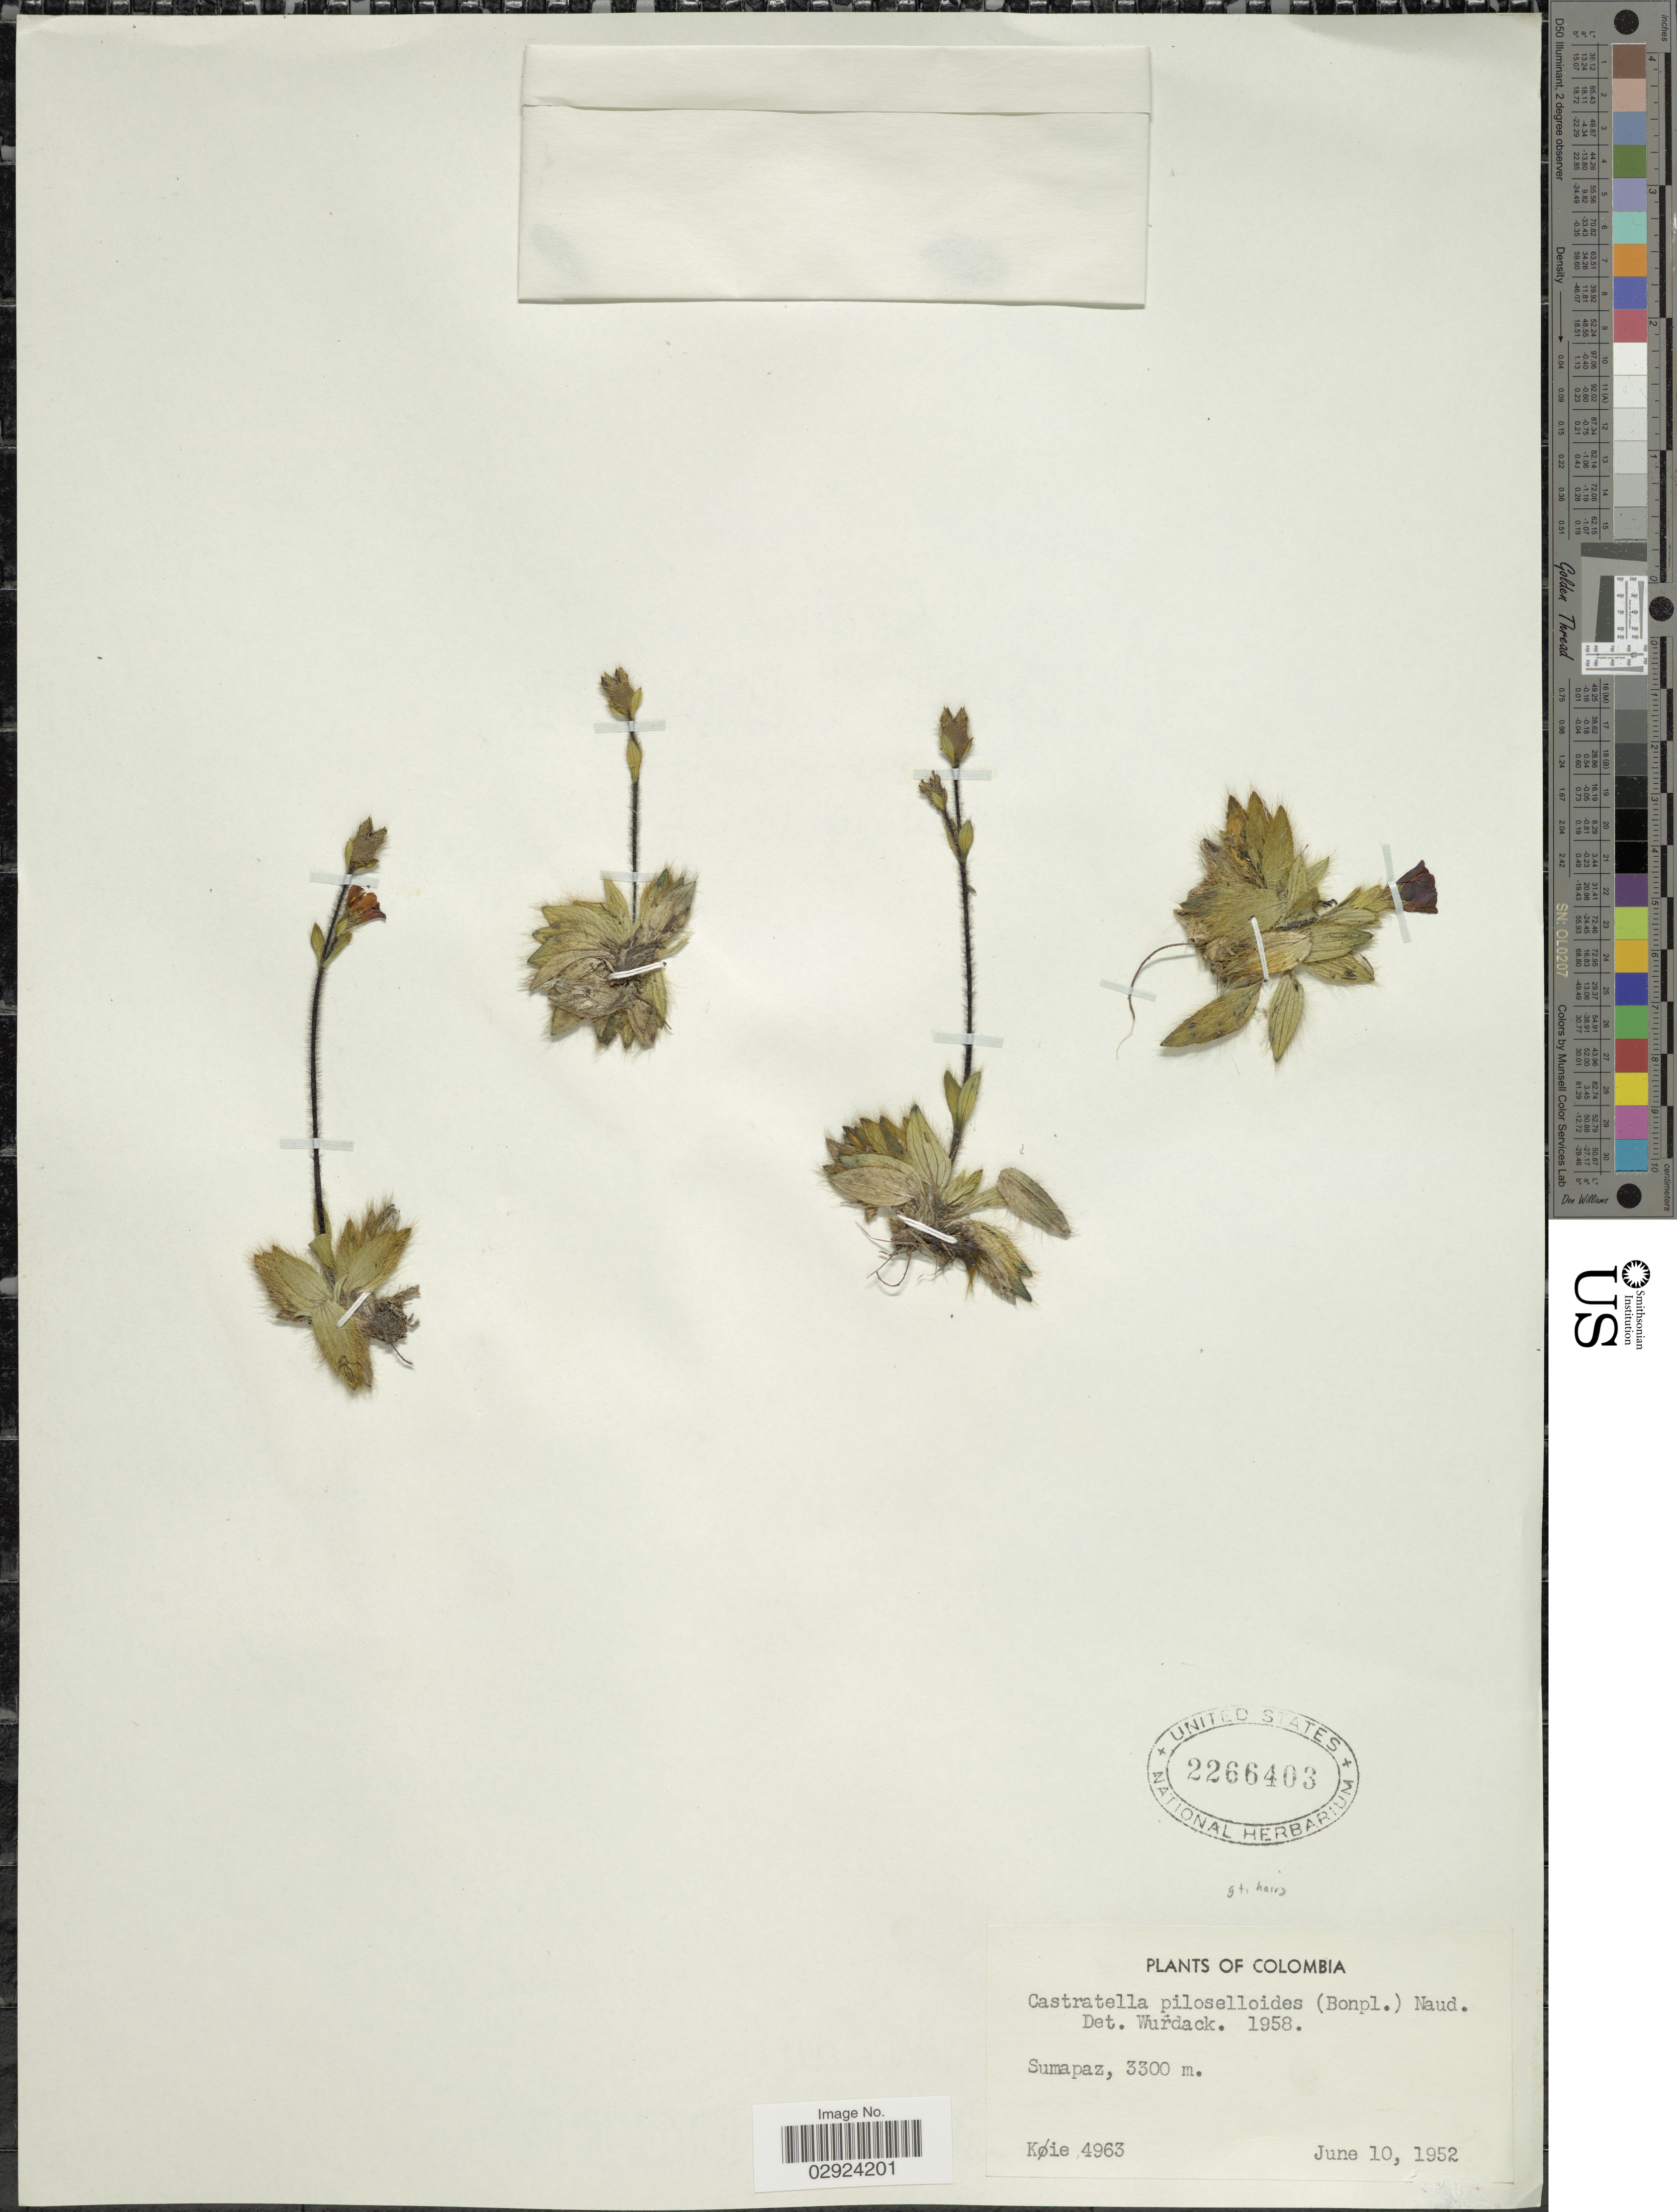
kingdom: Plantae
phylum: Tracheophyta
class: Magnoliopsida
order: Myrtales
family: Melastomataceae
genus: Castratella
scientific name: Castratella piloselloides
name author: (Bonpl.) Naudin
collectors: Køie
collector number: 4963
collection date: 1952-06-10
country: Colombia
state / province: Cundinamarca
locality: Sumapaz.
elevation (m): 3300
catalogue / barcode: US 2266403